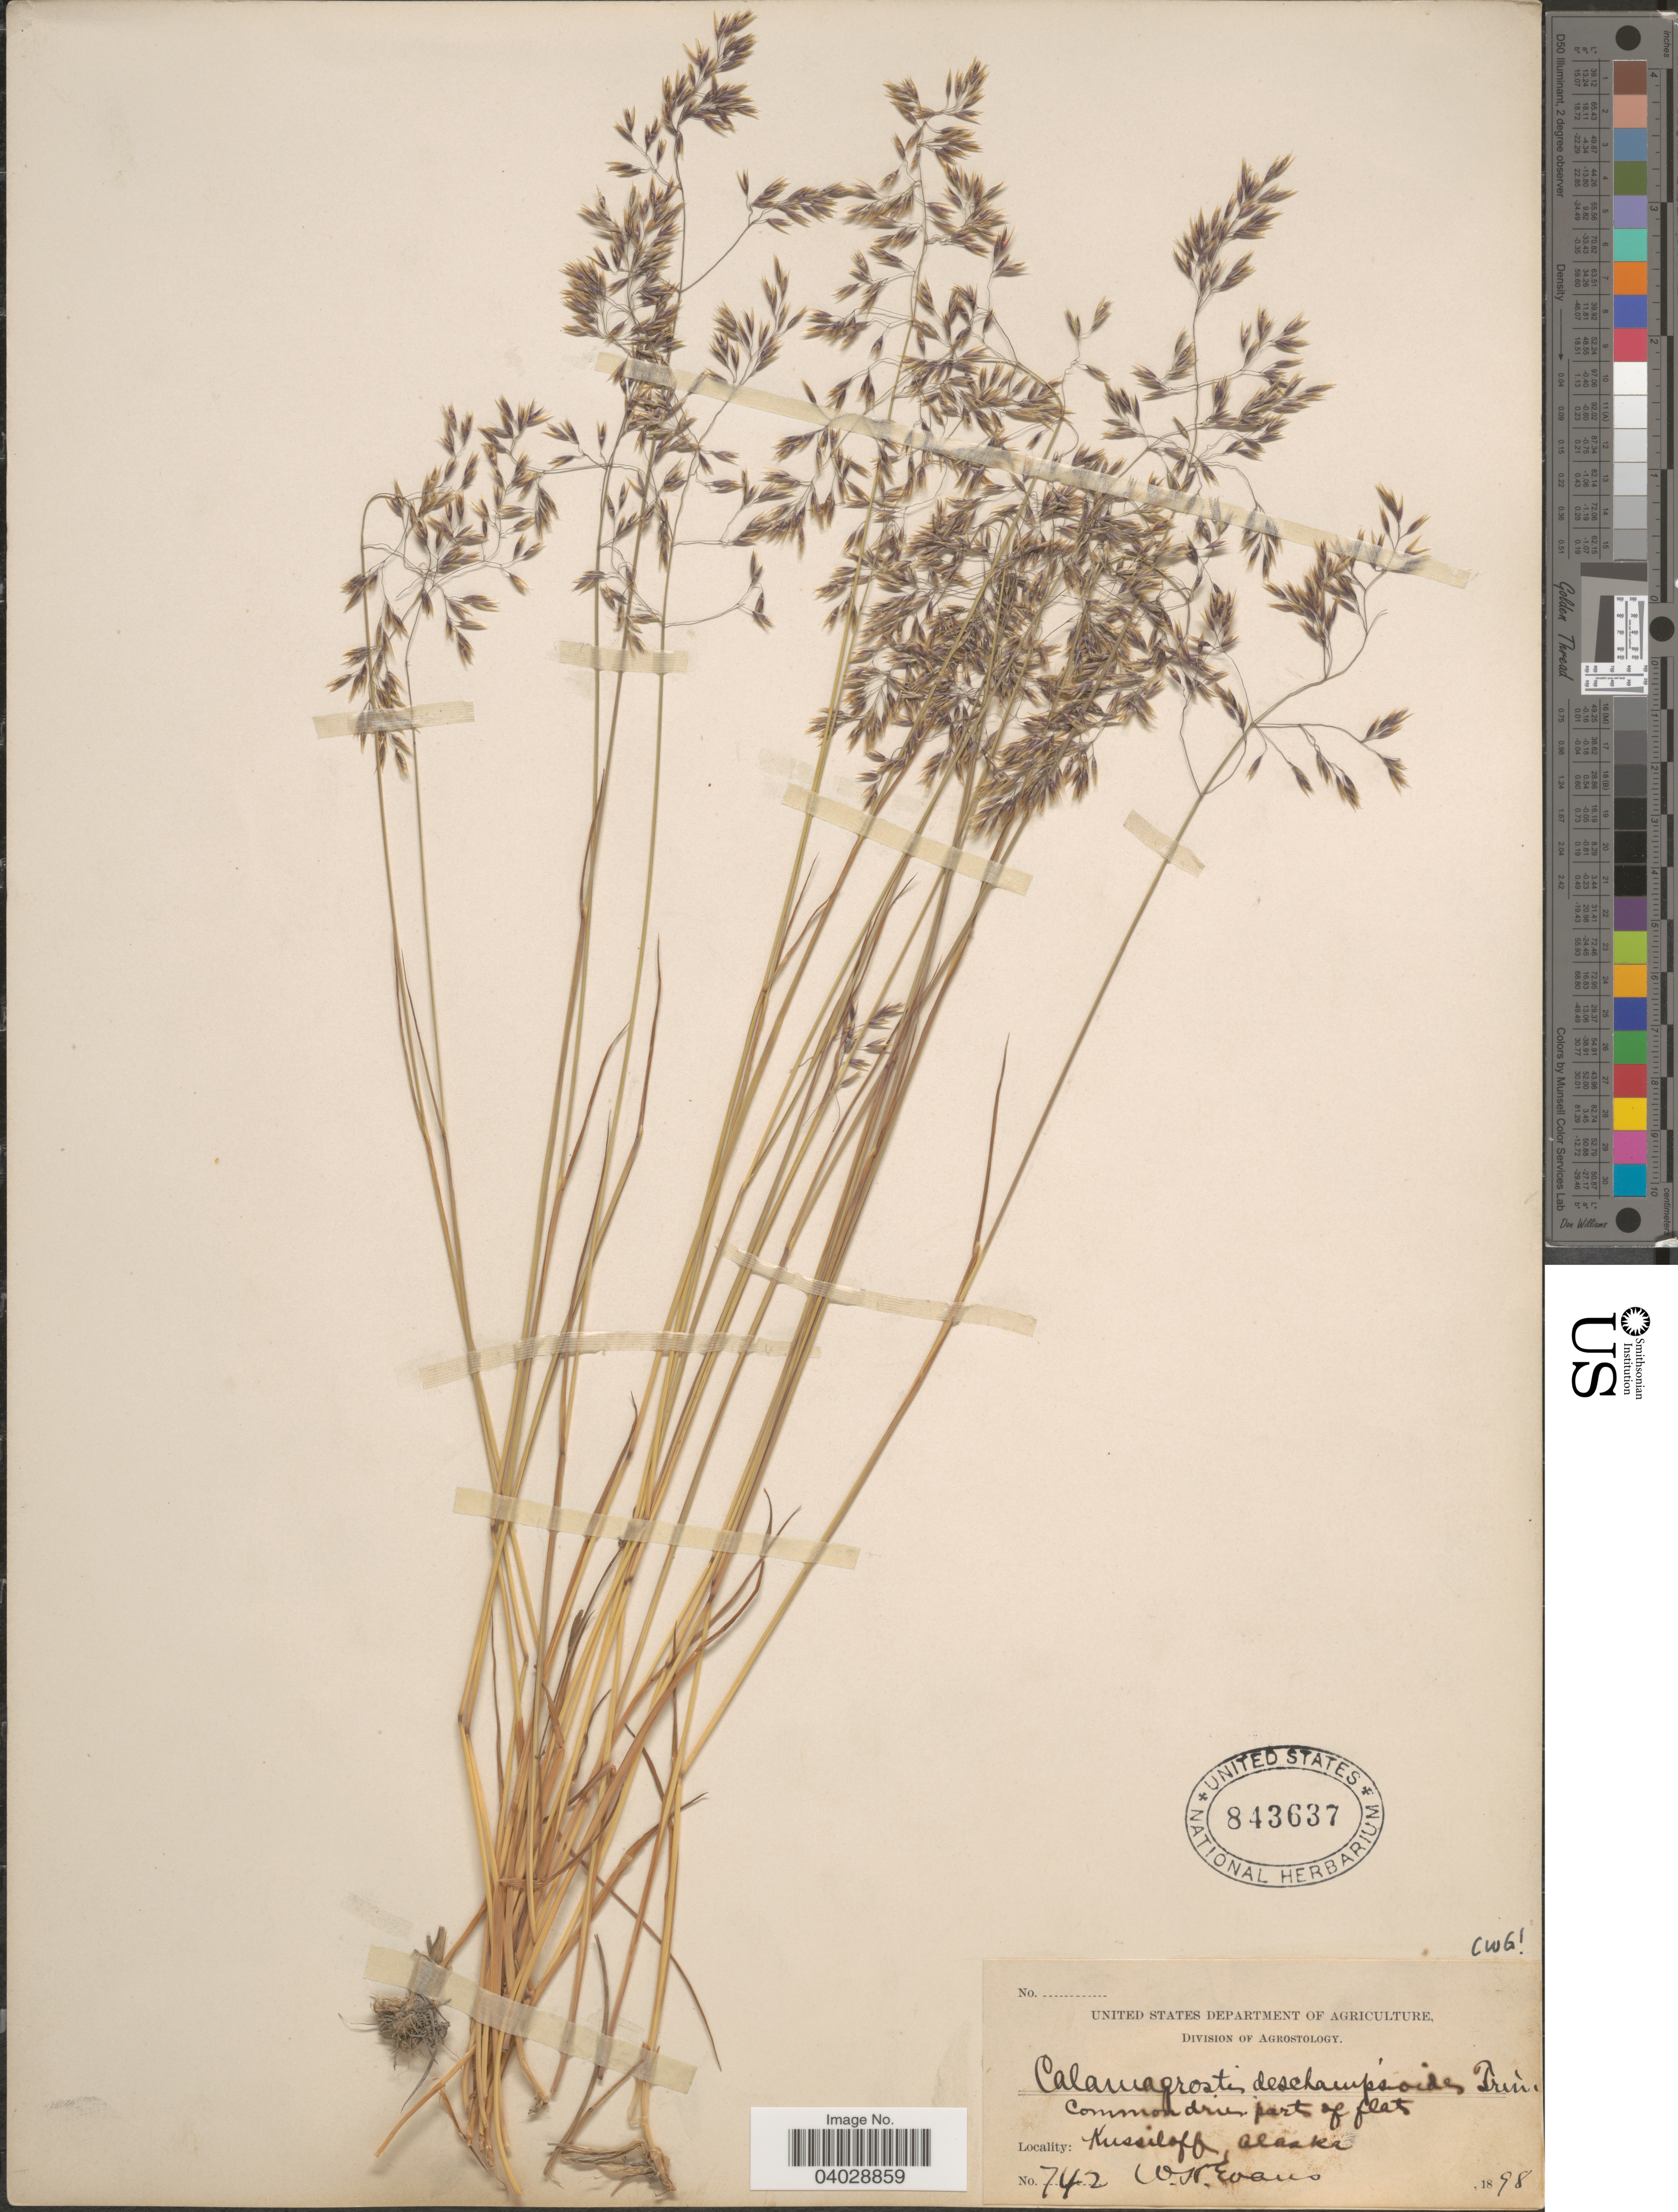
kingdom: Plantae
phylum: Tracheophyta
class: Liliopsida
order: Poales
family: Poaceae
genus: Calamagrostis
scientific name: Calamagrostis deschampsioides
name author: Trin.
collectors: W. H. Evans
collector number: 742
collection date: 1898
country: United States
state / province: Alaska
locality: Kussiloff.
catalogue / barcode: US 843637